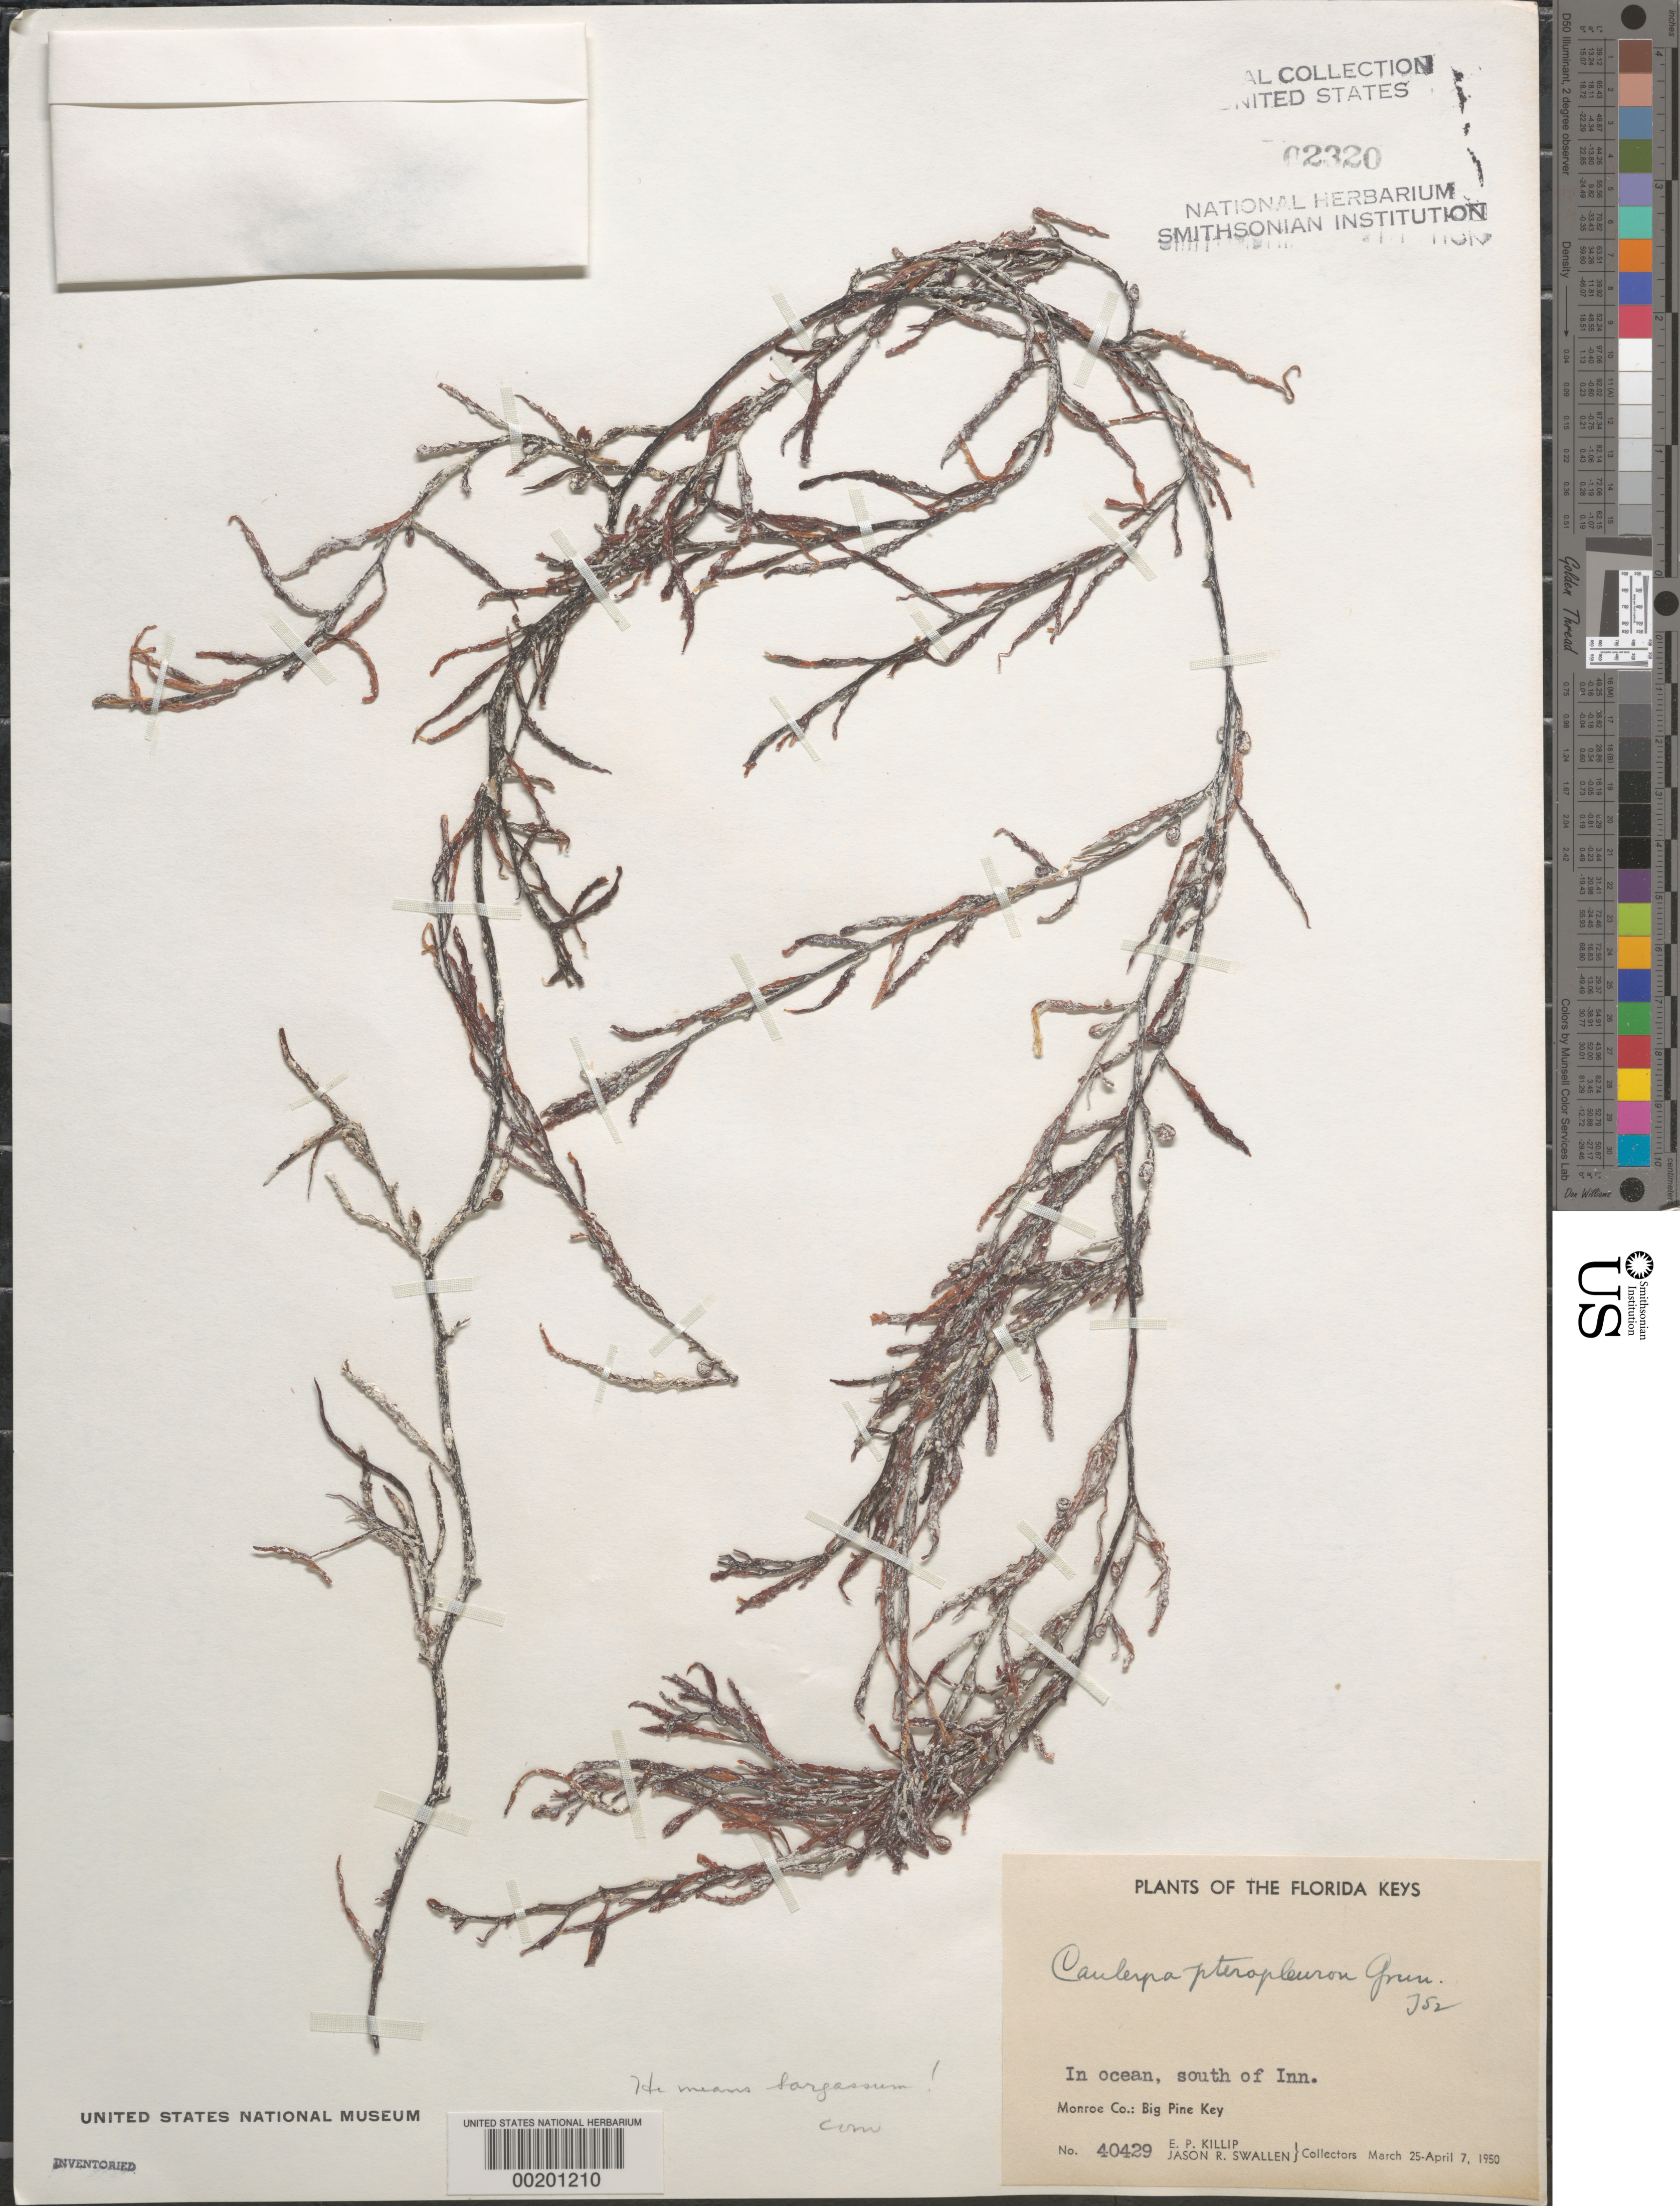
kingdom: Chromista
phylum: Ochrophyta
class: Phaeophyceae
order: Fucales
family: Sargassaceae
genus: Sargassum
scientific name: Sargassum pteropleuron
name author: Grunow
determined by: Taylor, William R.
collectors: E. P. Killip & J. R. Swallen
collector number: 40429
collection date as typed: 25 Mar 1950 TO 07 Apr 1950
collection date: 1950-03-25/1950-04-07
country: United States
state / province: Florida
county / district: Monroe County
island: Big Pine Key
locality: South of Big Pine Inn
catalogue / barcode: US 2320